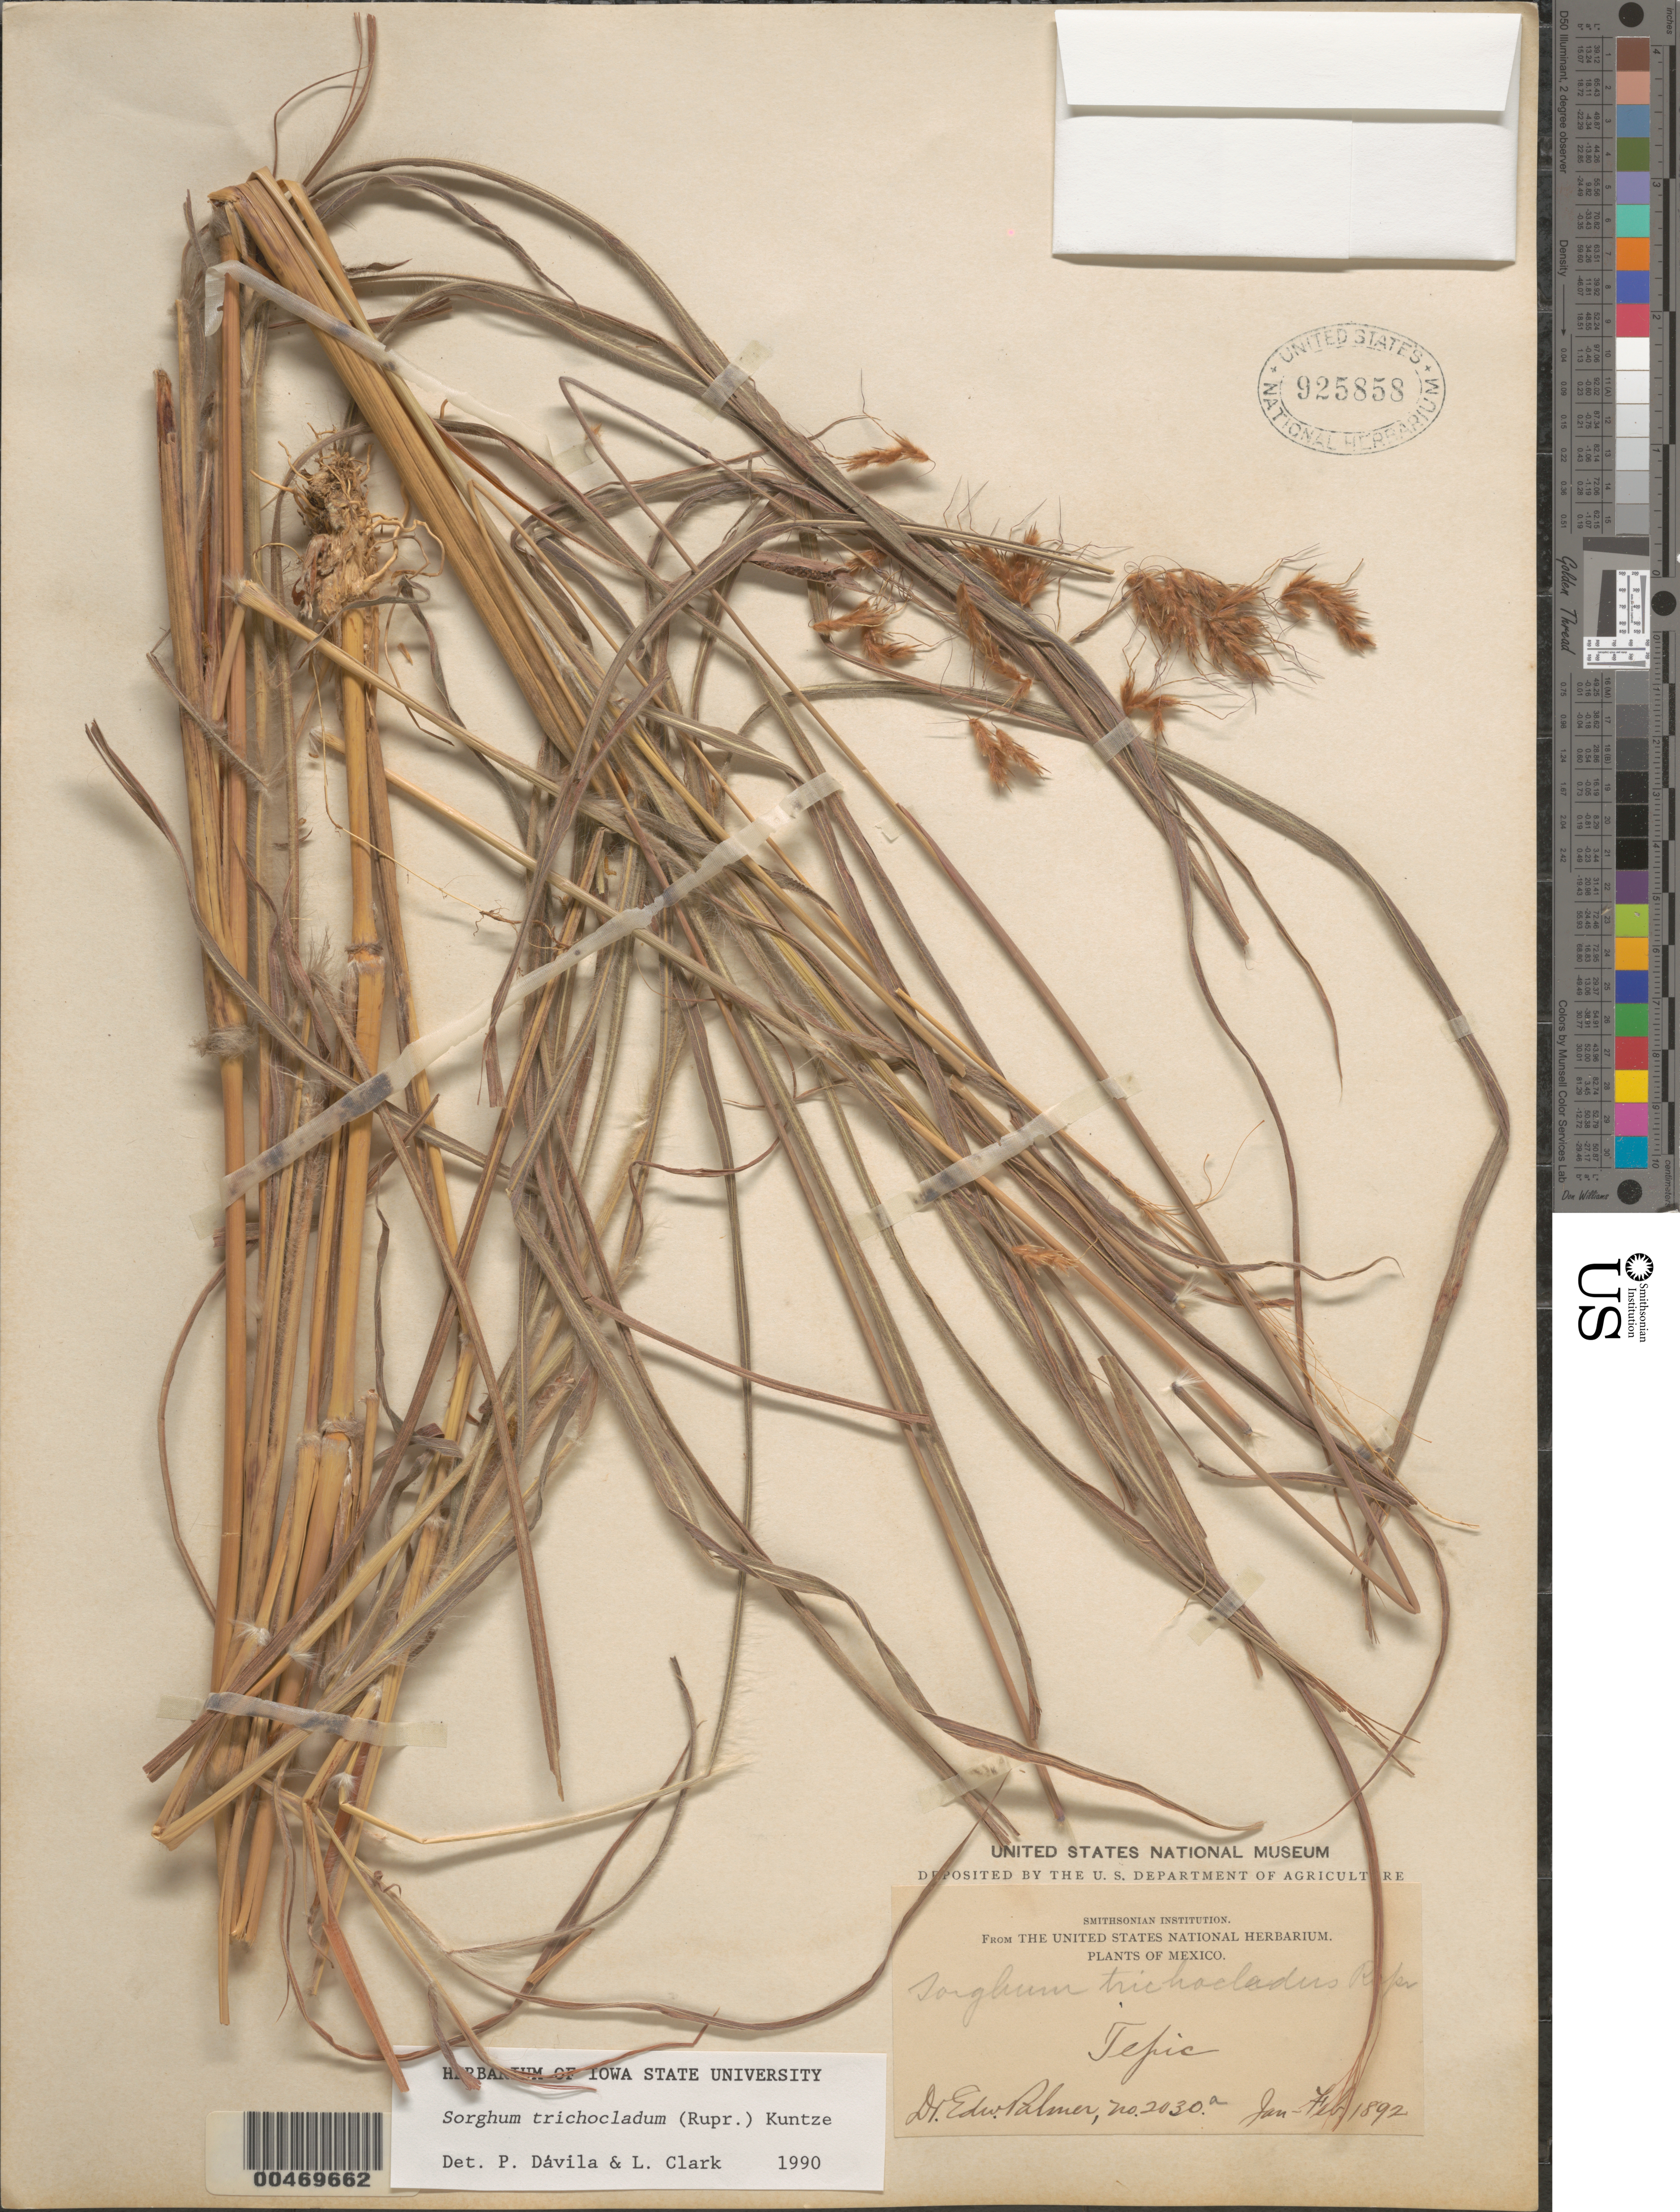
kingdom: Plantae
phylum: Tracheophyta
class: Liliopsida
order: Poales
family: Poaceae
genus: Sorghum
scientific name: Sorghum trichocladum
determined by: Dávila, P. D.; Clark, L. G.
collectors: E. Palmer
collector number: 2030a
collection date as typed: Jan 1892 to Feb 1892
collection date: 1892-01/1892-02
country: Mexico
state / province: Nayarit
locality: Tepic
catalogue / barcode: US 925858